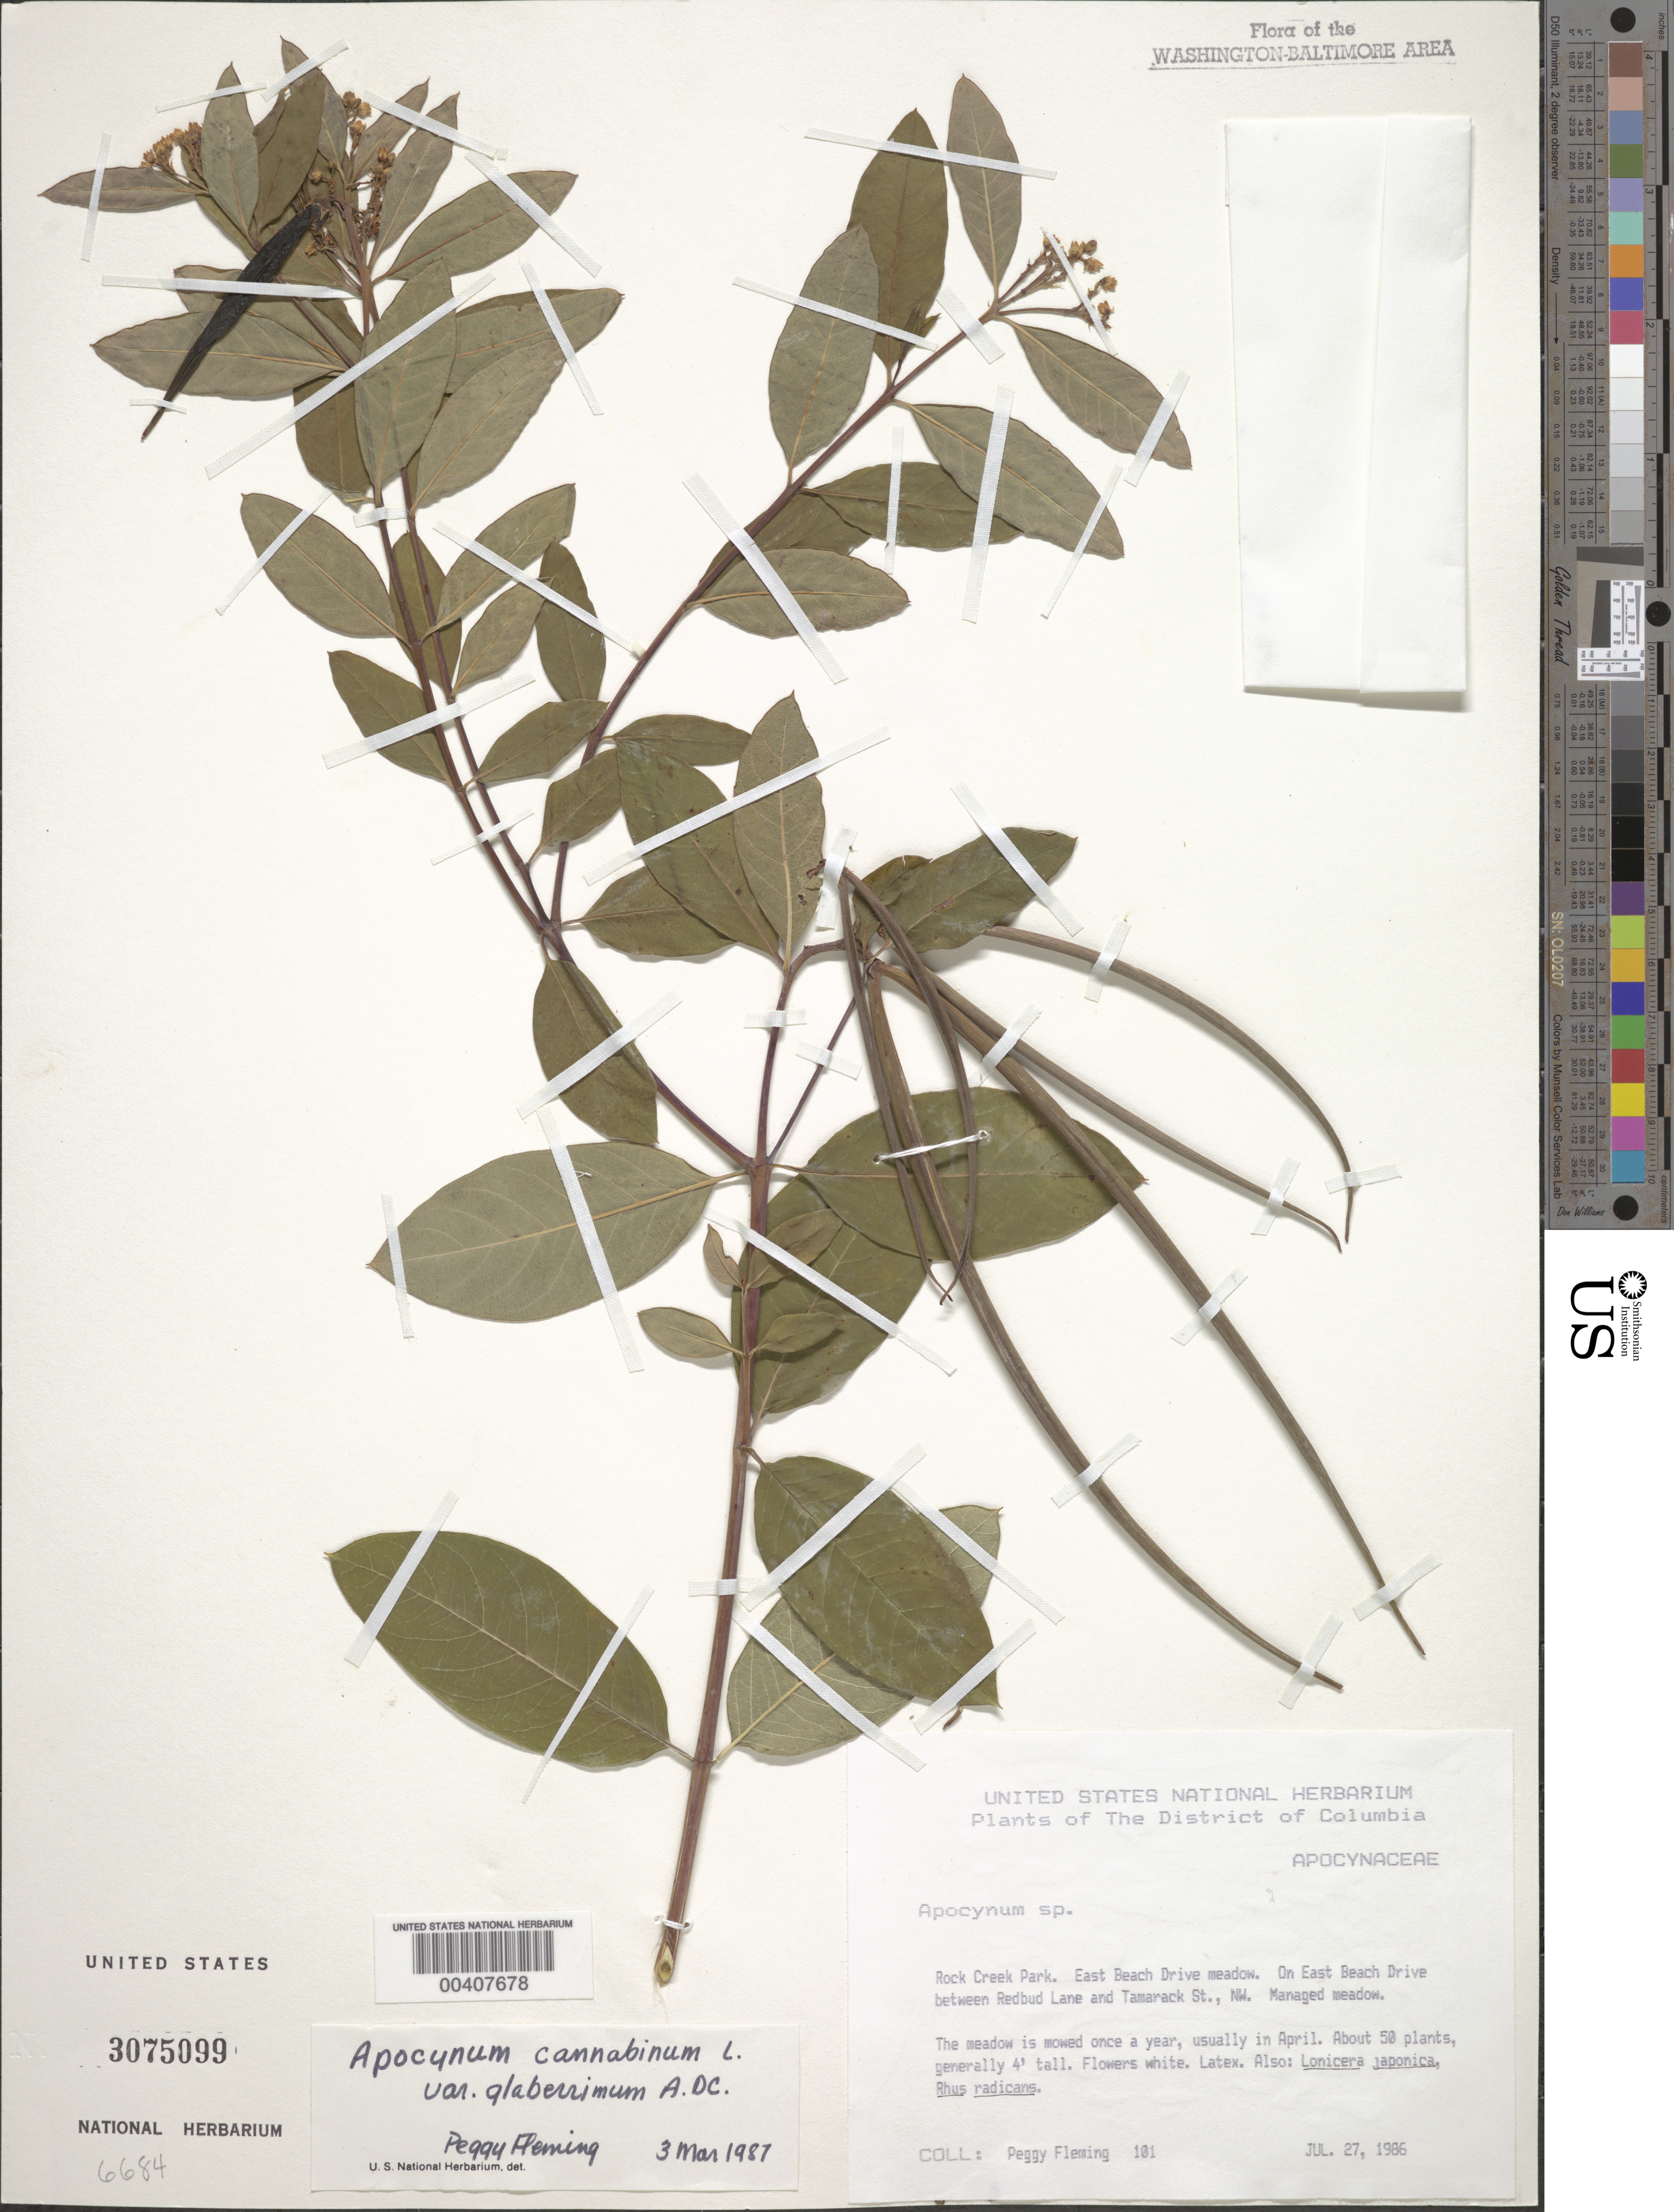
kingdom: Plantae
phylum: Tracheophyta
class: Magnoliopsida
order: Gentianales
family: Apocynaceae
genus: Apocynum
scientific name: Apocynum cannabinum var. glaberrimum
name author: L.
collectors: P. Fleming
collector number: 101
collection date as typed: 27 Jul 1986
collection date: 1986-07-27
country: United States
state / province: District of Columbia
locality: Rock Creek Park, E Beach Drive meadow Rock Creek Park & vicinity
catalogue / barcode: US 3075099